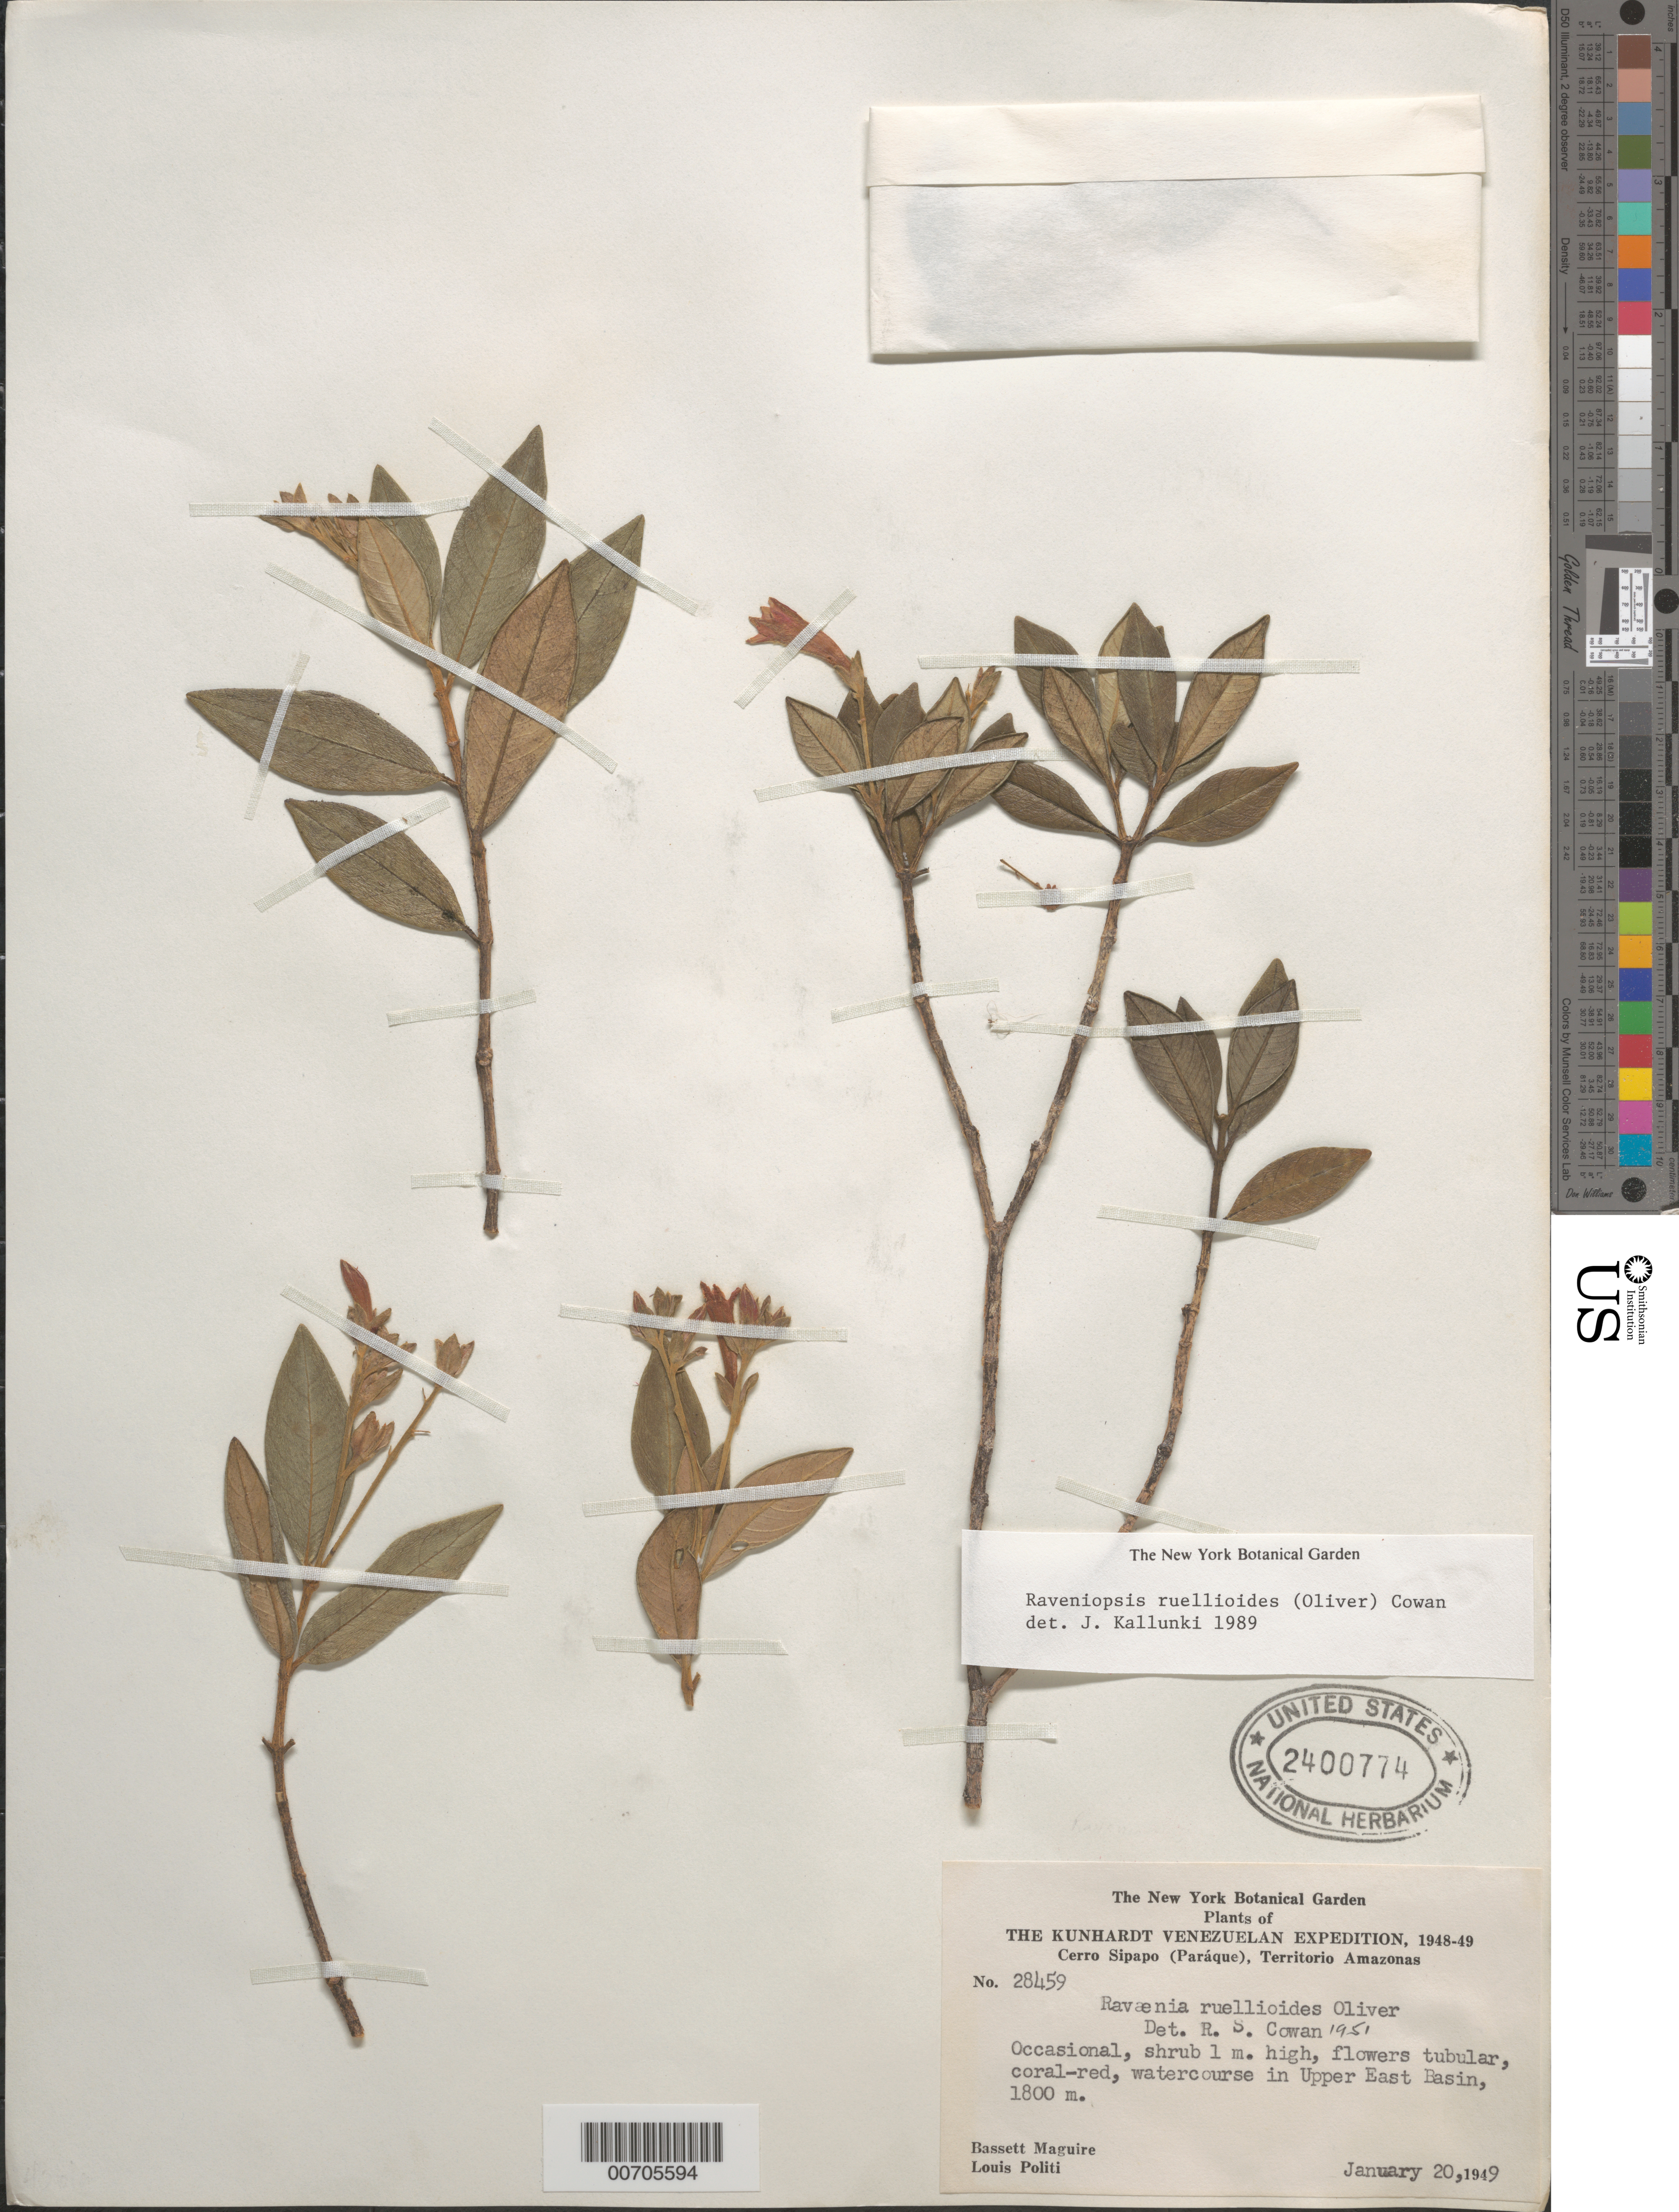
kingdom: Plantae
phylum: Tracheophyta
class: Magnoliopsida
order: Sapindales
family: Rutaceae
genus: Raveniopsis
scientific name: Raveniopsis ruellioides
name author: (Oliv.) R.S. Cowan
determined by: Kallunki, Jacquelyn A.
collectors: B. Maguire & L. Politi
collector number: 28459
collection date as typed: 20-Jan-49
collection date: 1949-01-20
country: Venezuela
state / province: Amazonas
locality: Cerro Sipapo (Paráque), upper East Basin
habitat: Along watercourse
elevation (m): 1800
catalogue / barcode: US 2400774